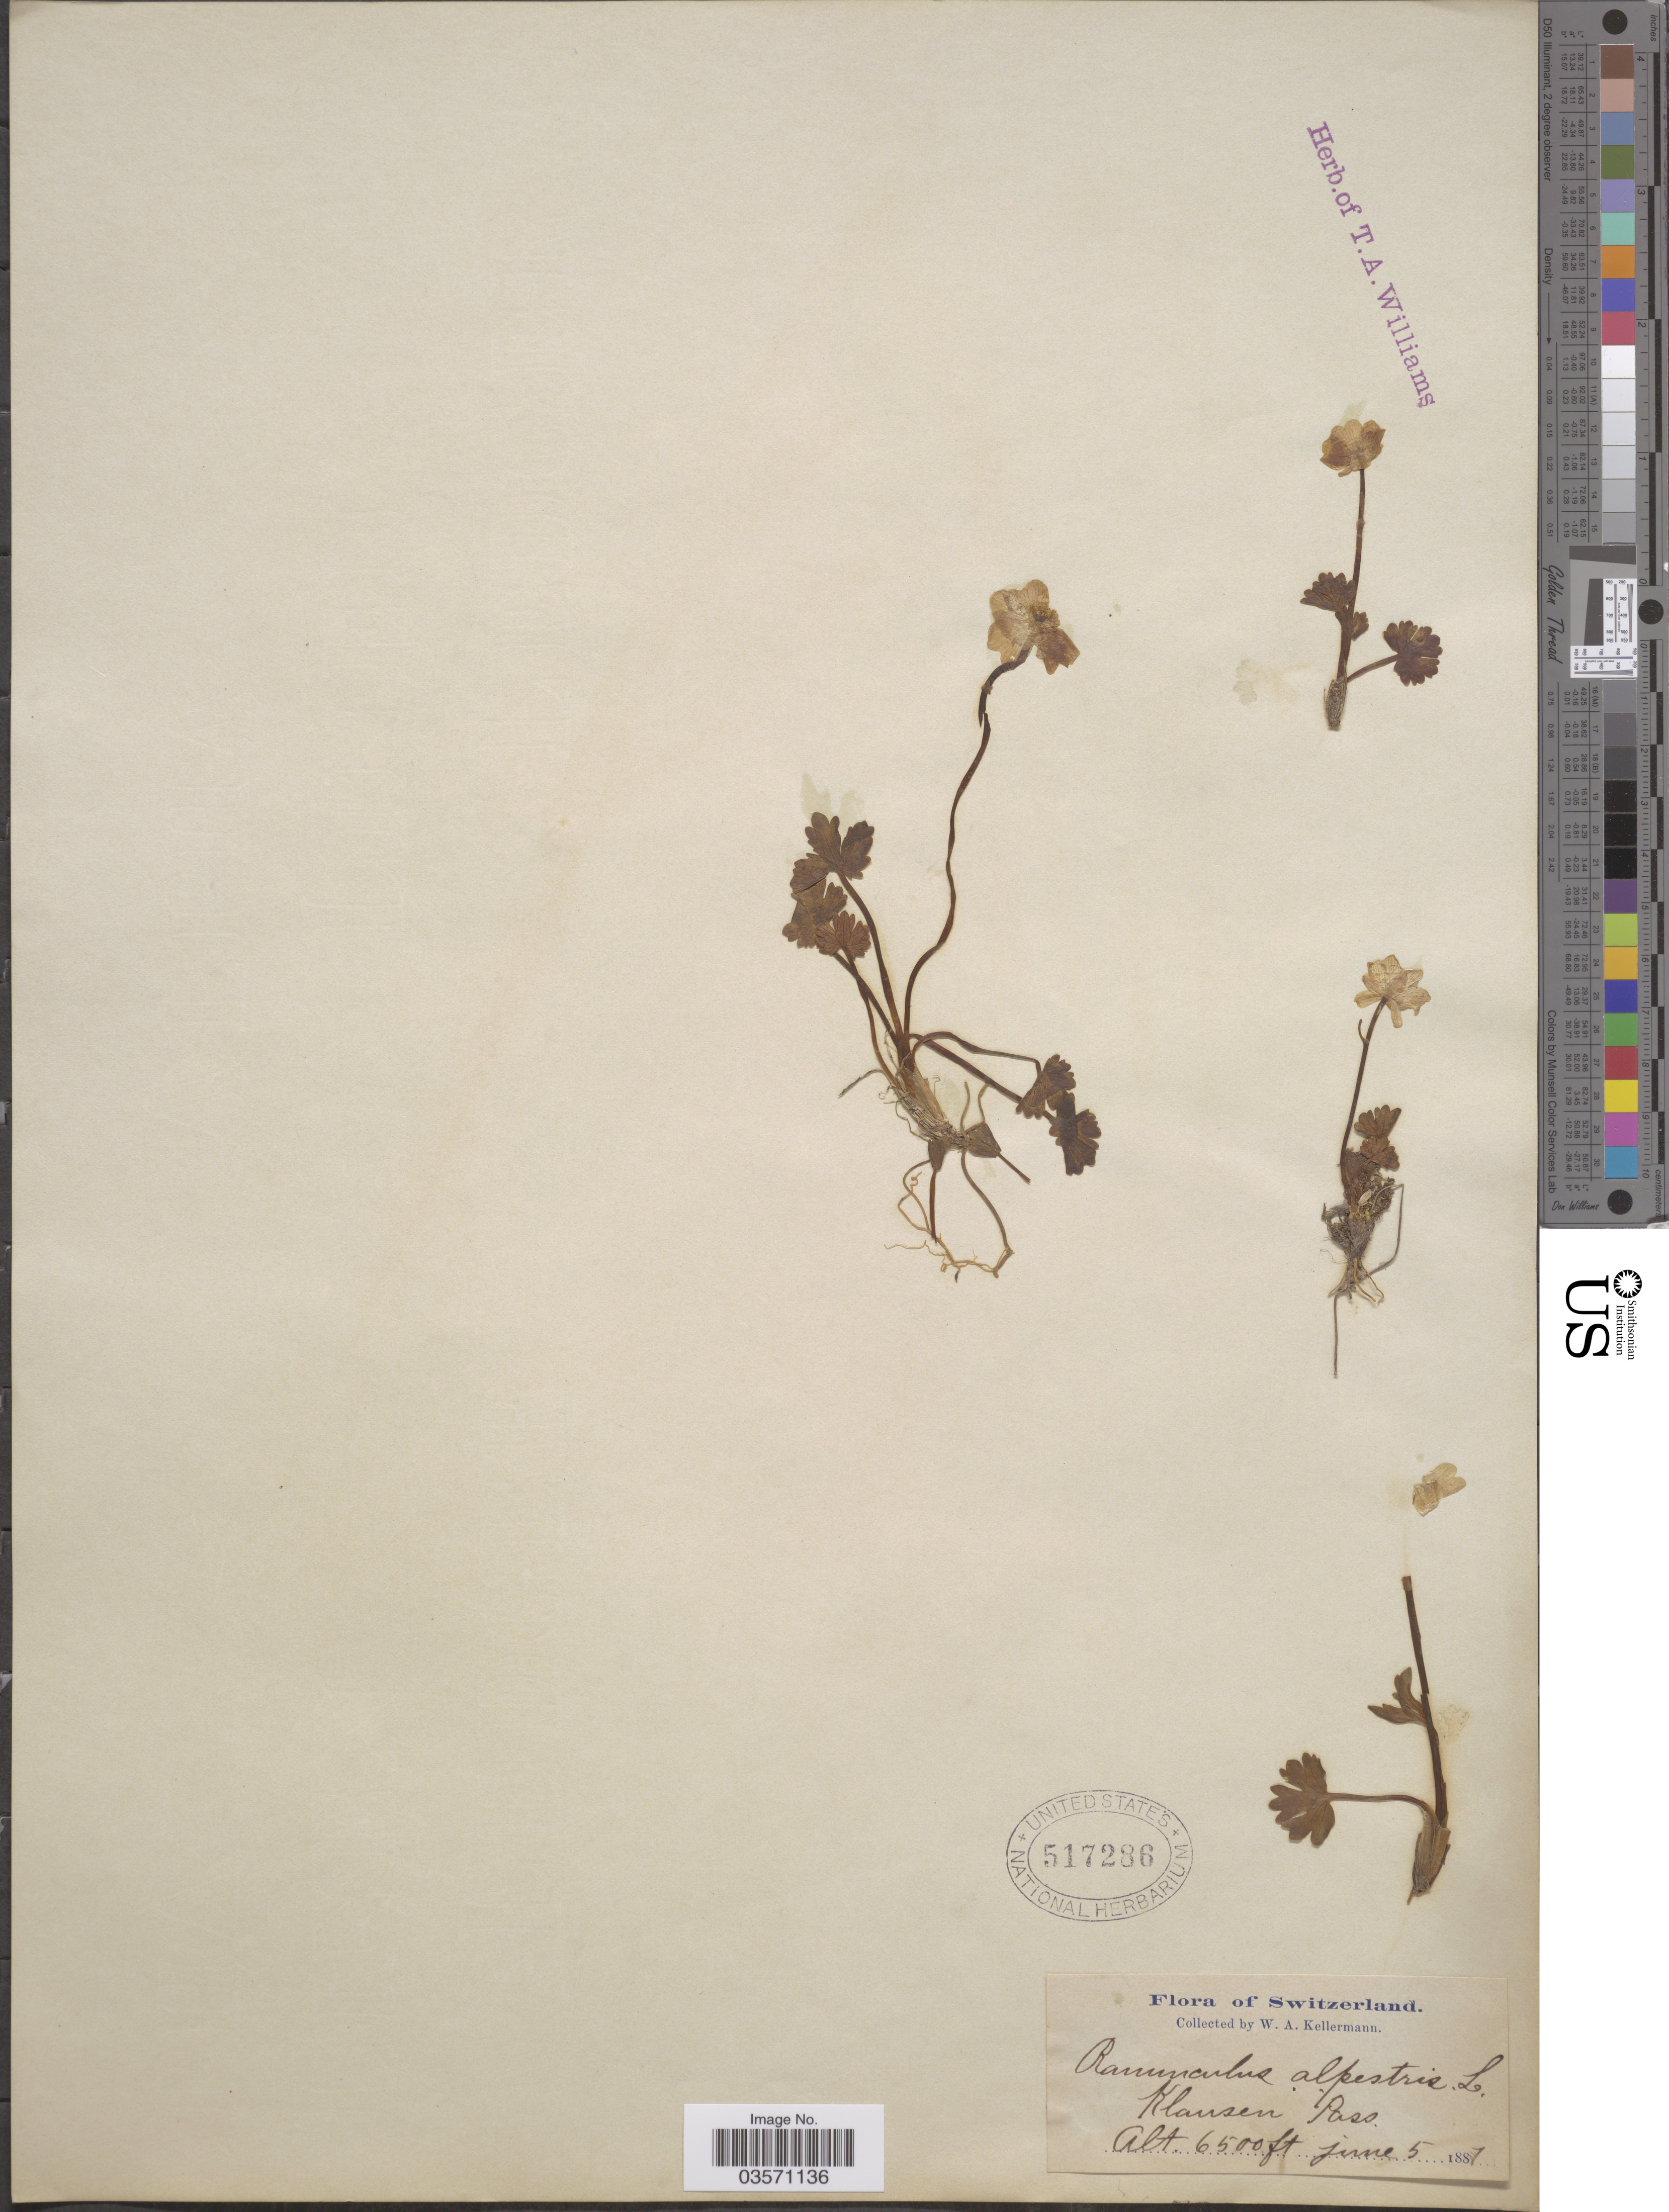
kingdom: Plantae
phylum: Tracheophyta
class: Magnoliopsida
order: Ranunculales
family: Ranunculaceae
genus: Ranunculus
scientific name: Ranunculus alpestris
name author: L.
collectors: W. Kellerman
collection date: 1887-06-05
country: Switzerland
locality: Klansen Pass.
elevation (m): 1981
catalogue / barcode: US 517286